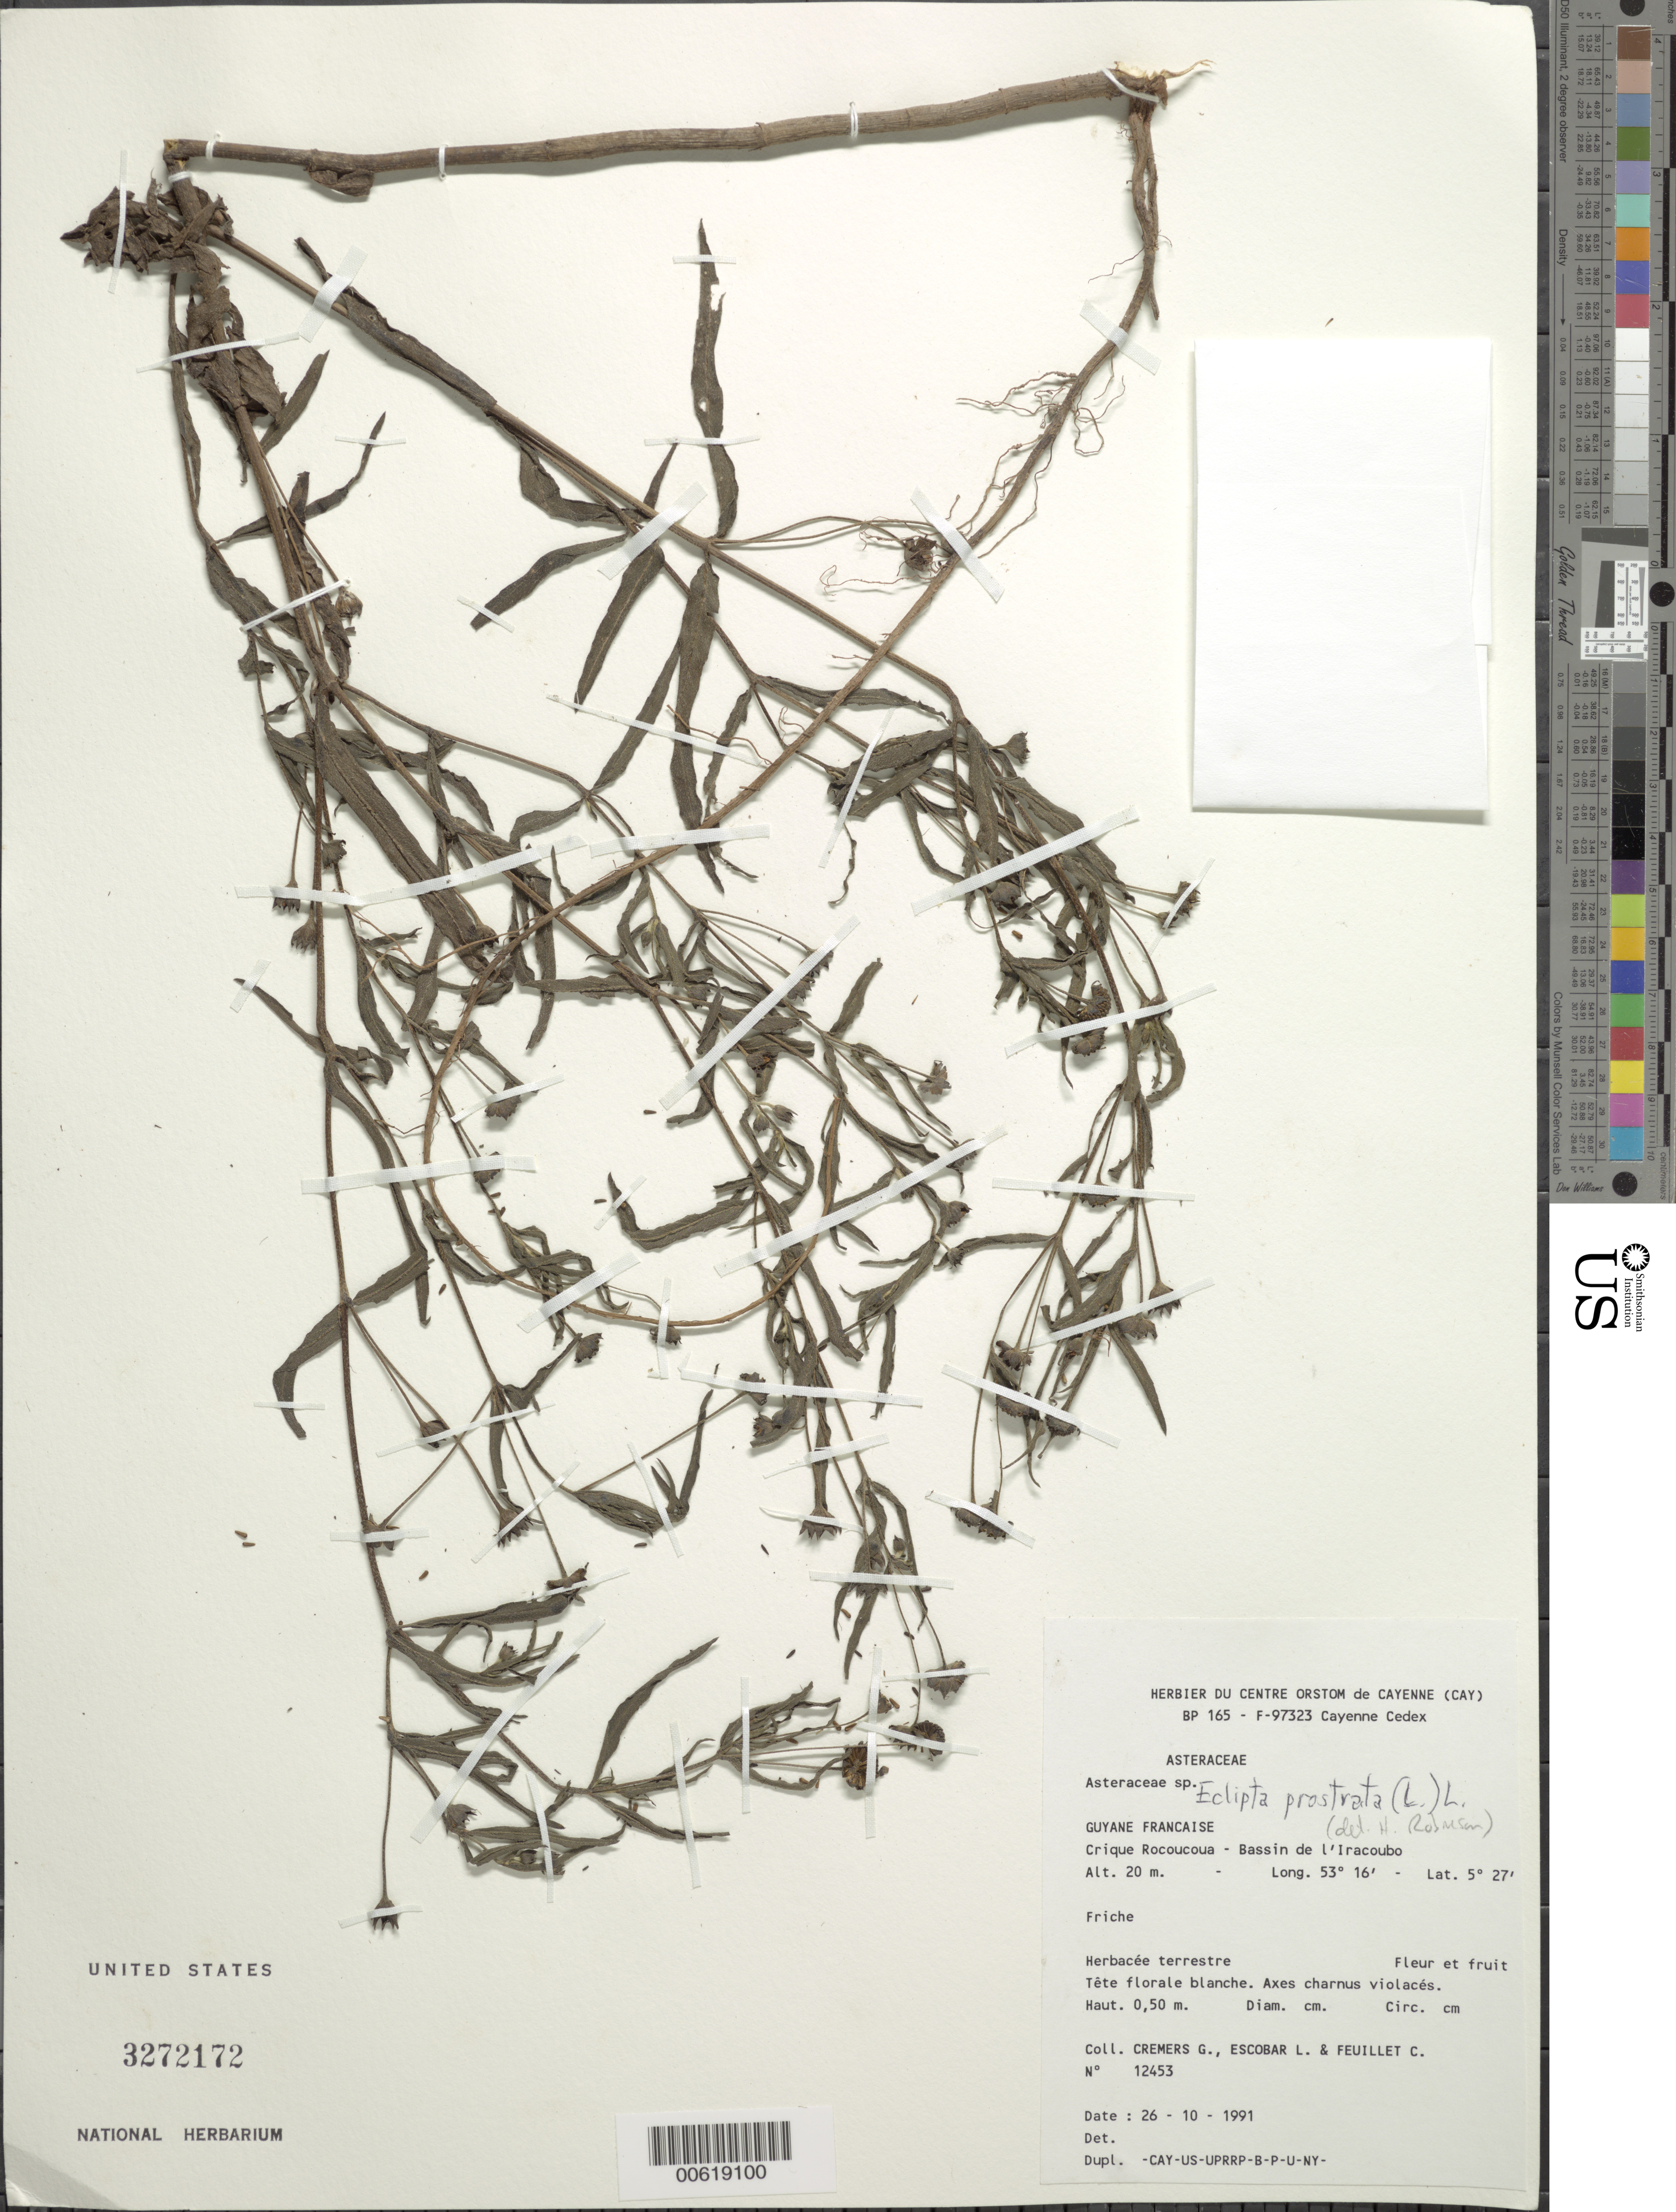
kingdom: Plantae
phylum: Tracheophyta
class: Magnoliopsida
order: Asterales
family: Asteraceae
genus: Eclipta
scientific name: Eclipta prostrata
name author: (L.) L.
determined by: Robinson, Harold E., (US)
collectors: G. Cremers, L. Escobar & C. Feuillet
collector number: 12453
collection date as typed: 26-Oct-91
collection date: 1991-10-26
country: French Guiana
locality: Crique Rocoucoua, Bassin de l'Iracoubo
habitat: Friche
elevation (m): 20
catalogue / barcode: US 3272172